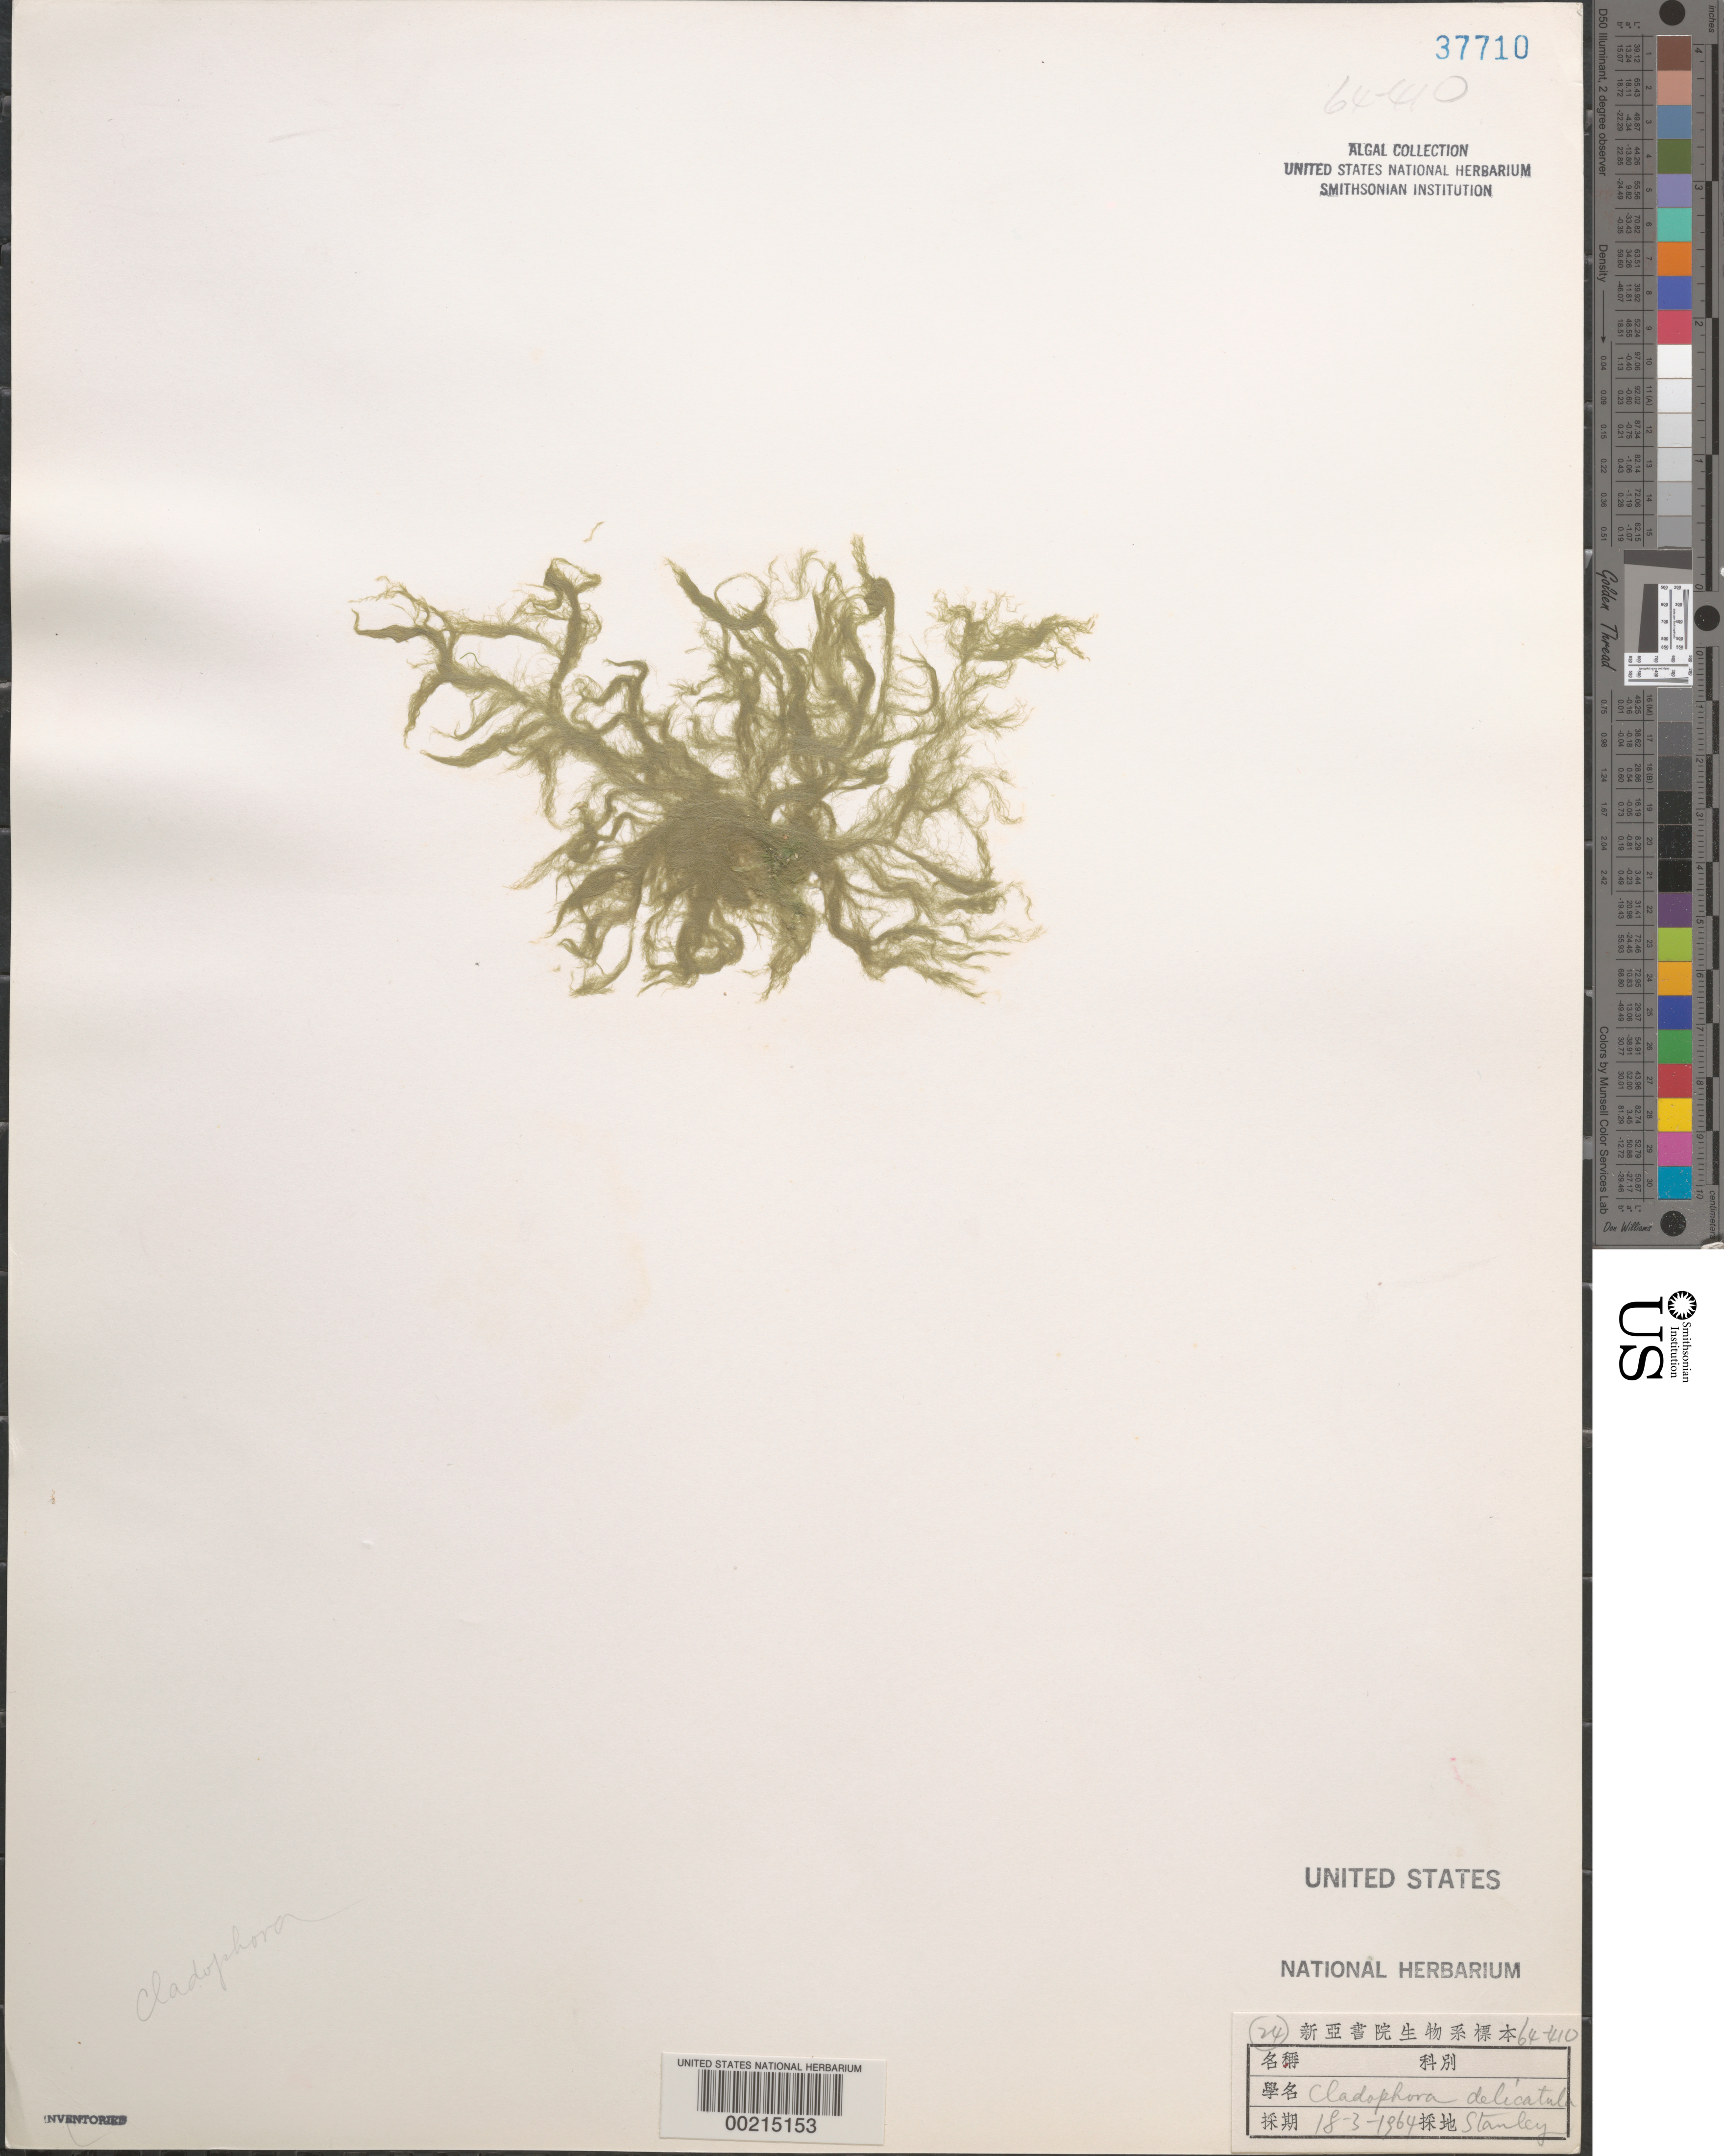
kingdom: Plantae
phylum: Chlorophyta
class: Ulvophyceae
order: Cladophorales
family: Anadyomenaceae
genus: Willeella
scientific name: Willeella brachyclados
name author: (Montagne) M.J. Wynne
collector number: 64-410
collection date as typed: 18 Mar 1964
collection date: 1964-03-18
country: China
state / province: Hong Kong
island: Hong Kong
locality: Stanley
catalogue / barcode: US 37710